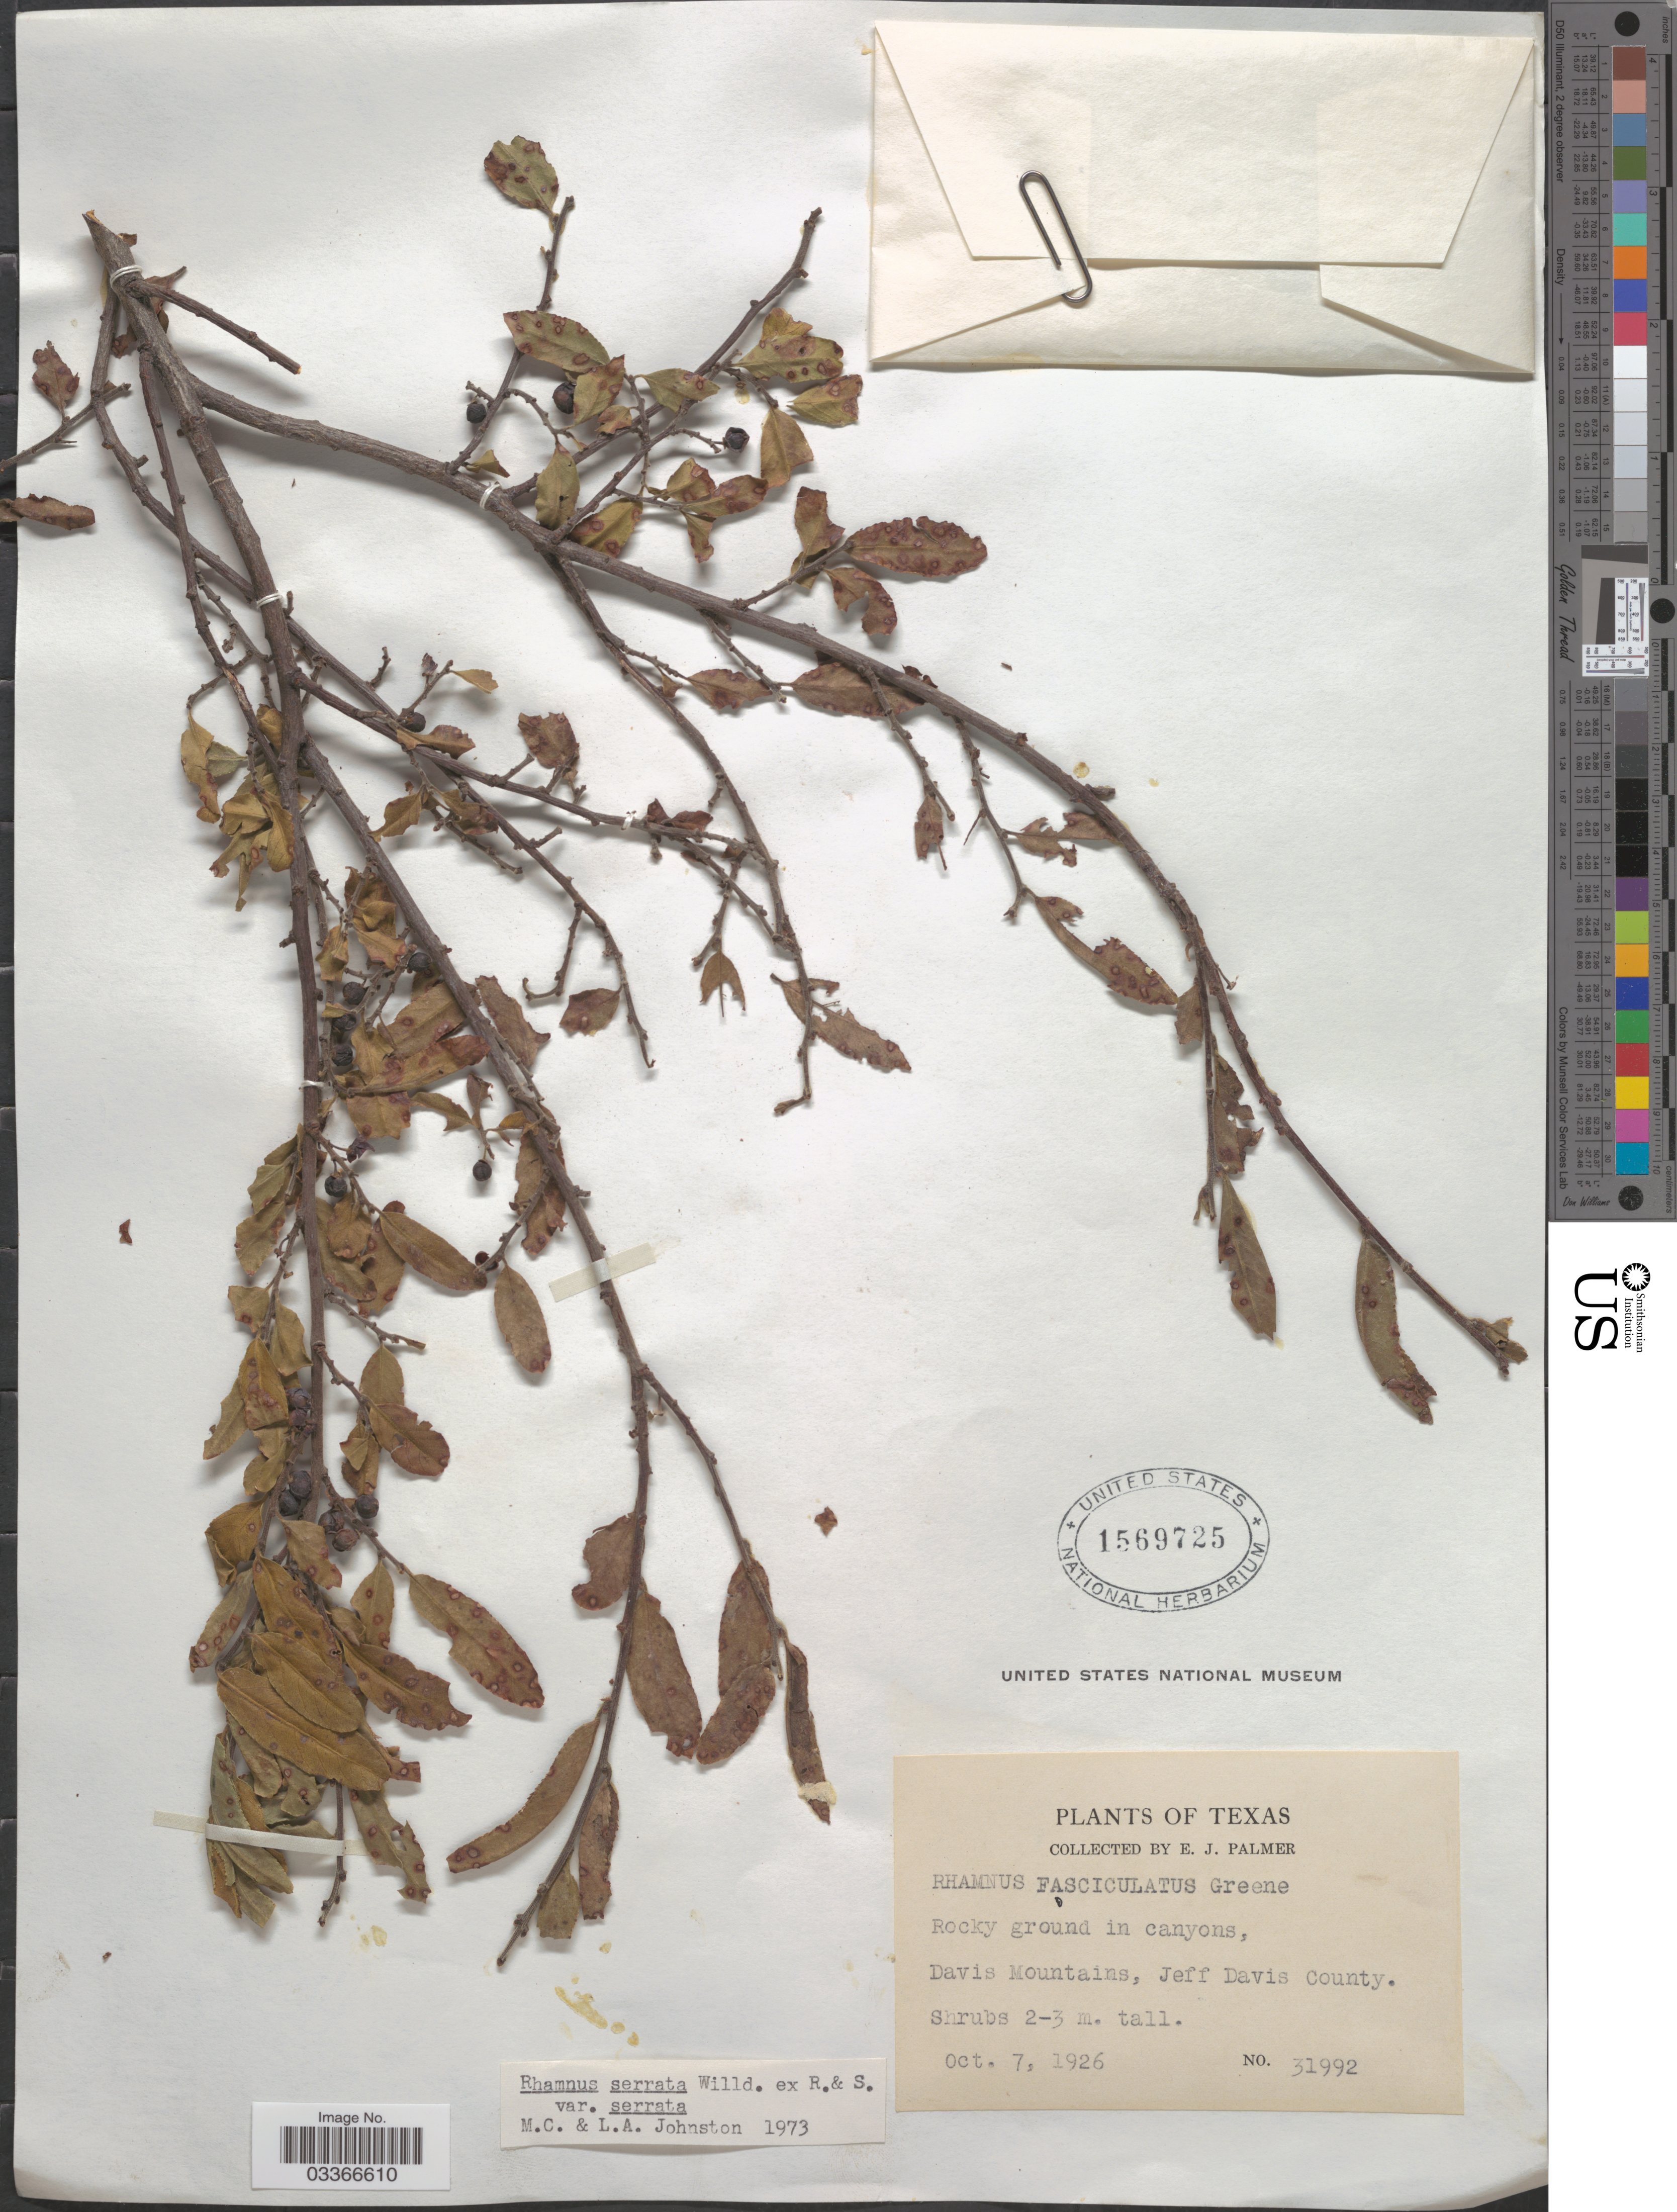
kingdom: Plantae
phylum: Tracheophyta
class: Magnoliopsida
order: Rosales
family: Rhamnaceae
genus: Rhamnus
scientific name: Rhamnus serrata var. serrata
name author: Humb. & Bonpl. ex Willd.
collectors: E. J. Palmer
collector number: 31992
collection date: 1926-10-07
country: United States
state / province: Texas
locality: Davis Mountains, Jeff Davis County.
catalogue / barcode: US 1569725